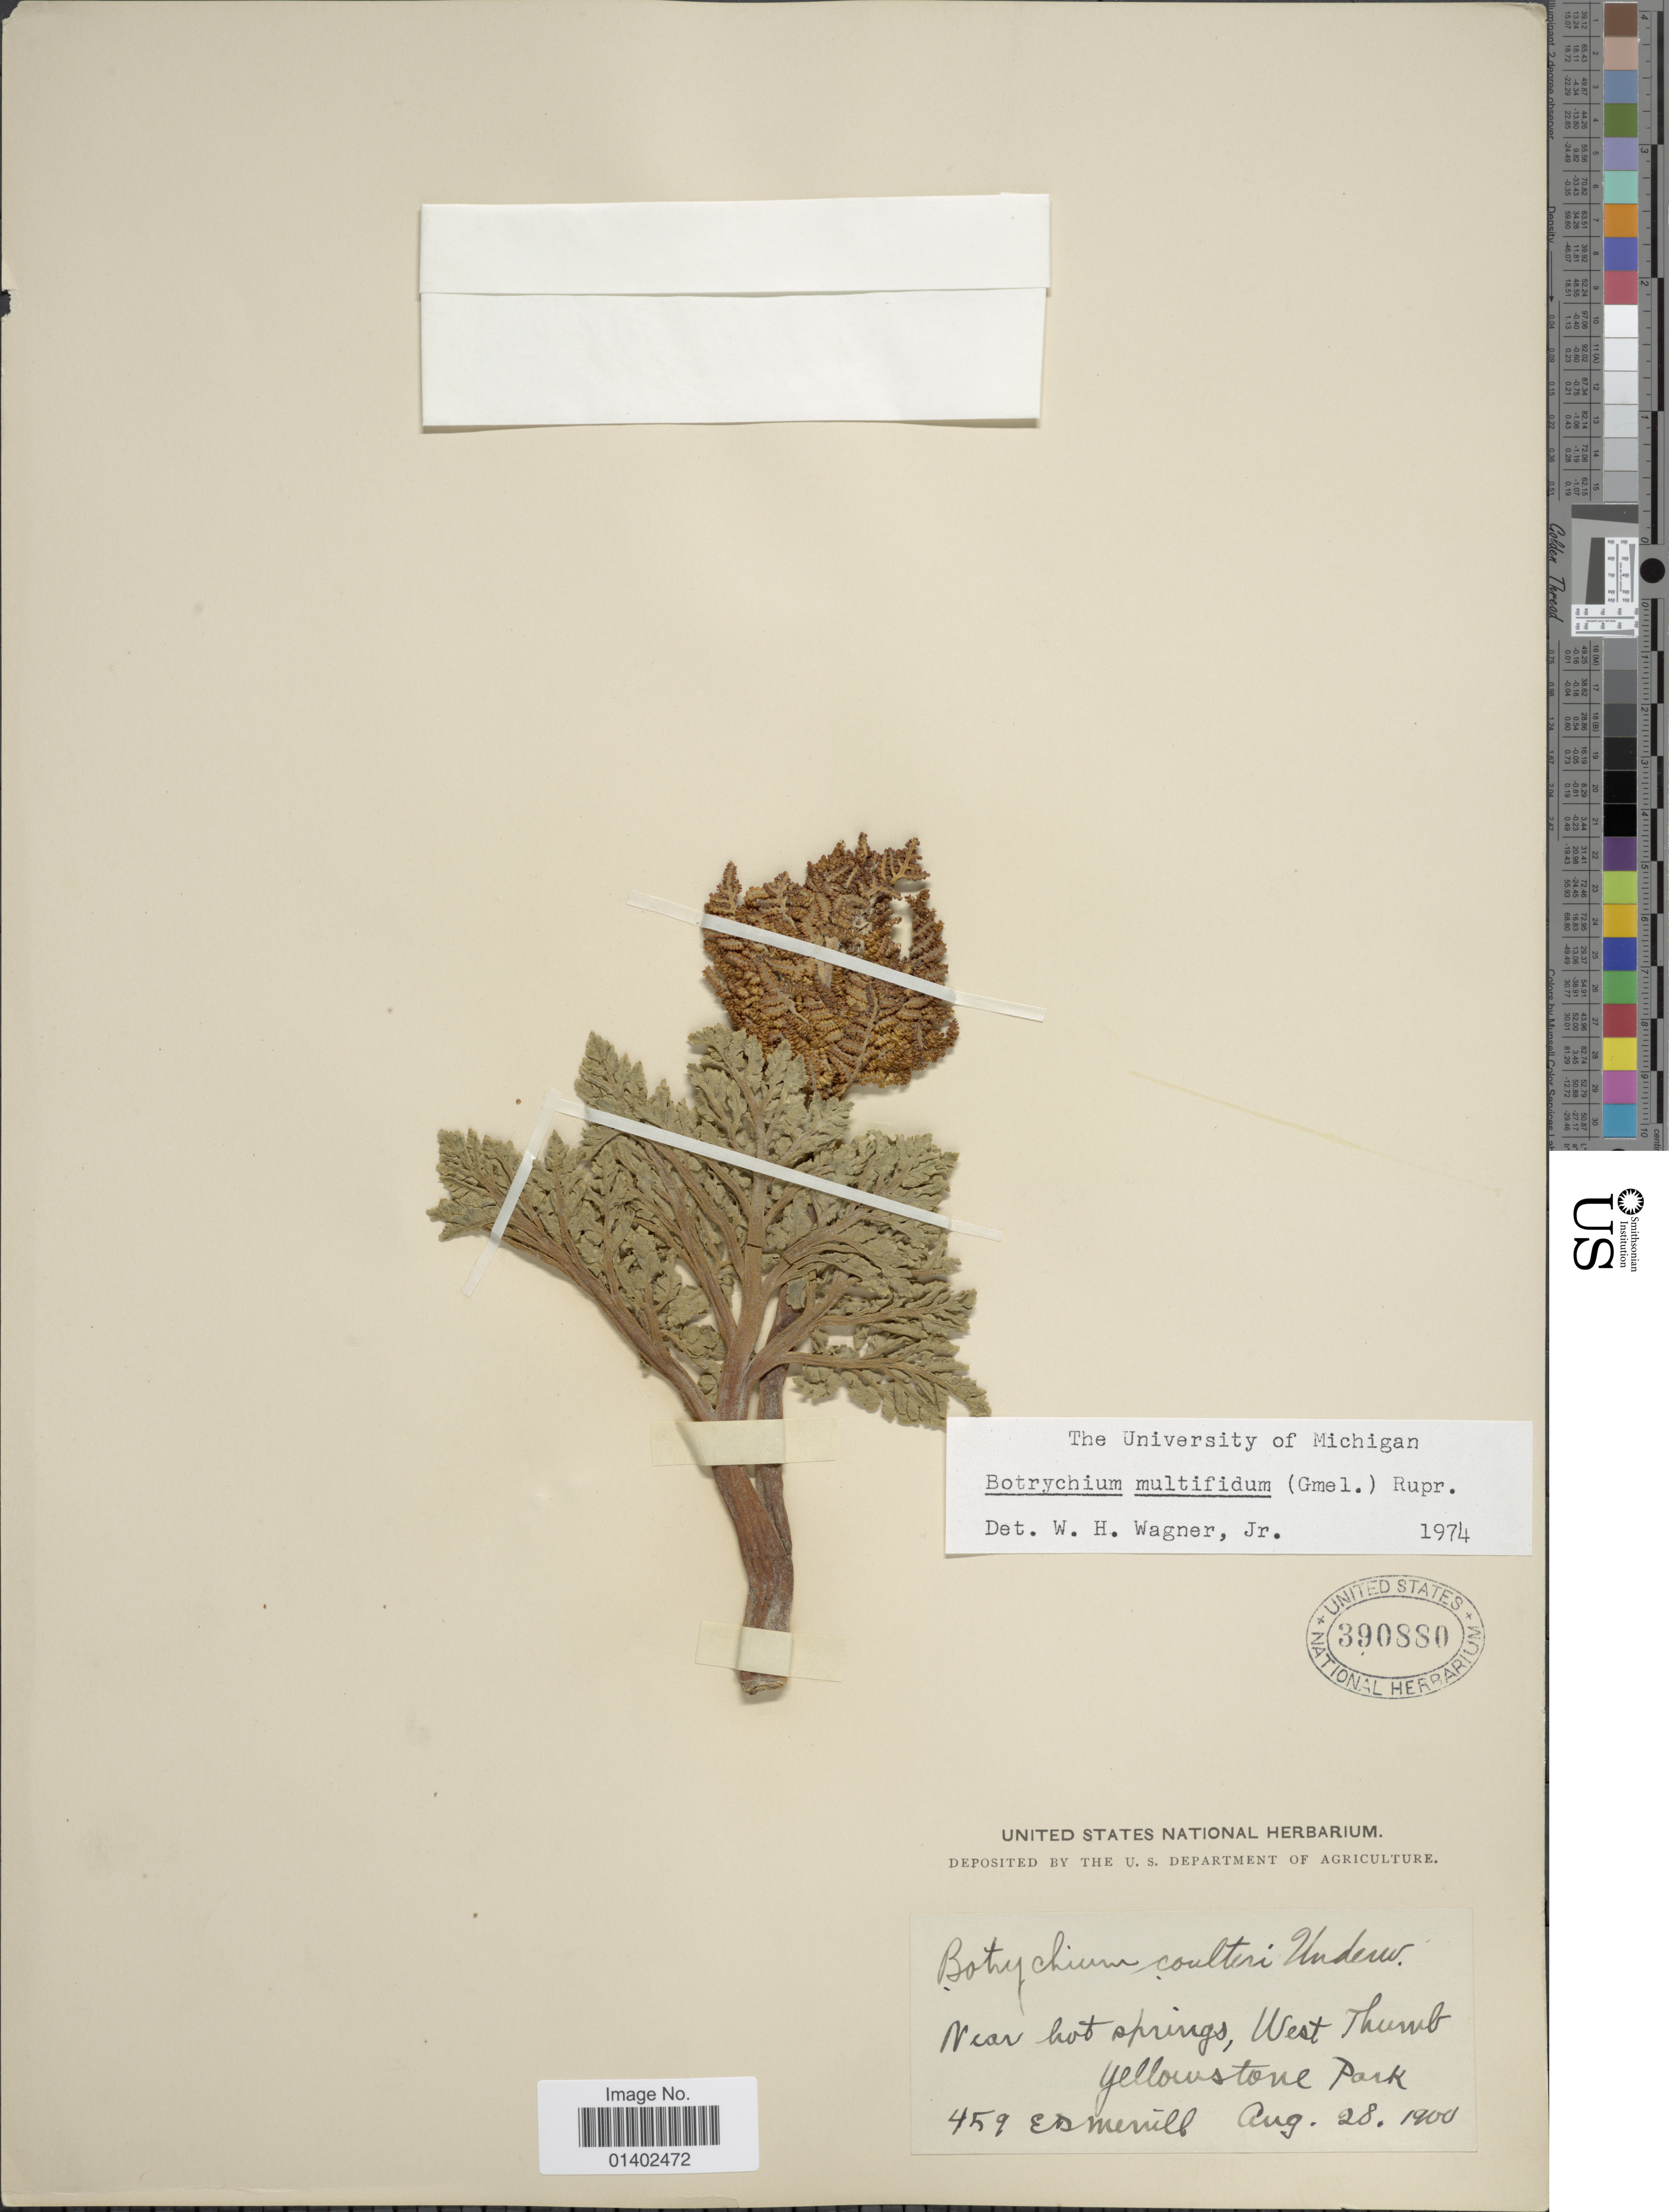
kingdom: Plantae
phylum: Tracheophyta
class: Polypodiopsida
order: Ophioglossales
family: Ophioglossaceae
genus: Botrychium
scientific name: Botrychium multifidum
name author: (J.F. Gmel.) Rupr.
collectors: E. D. Merrill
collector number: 459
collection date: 1900-08-28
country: United States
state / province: Wyoming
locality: Near hot springs,West Thumb, Yellowstone Park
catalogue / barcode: US 390880